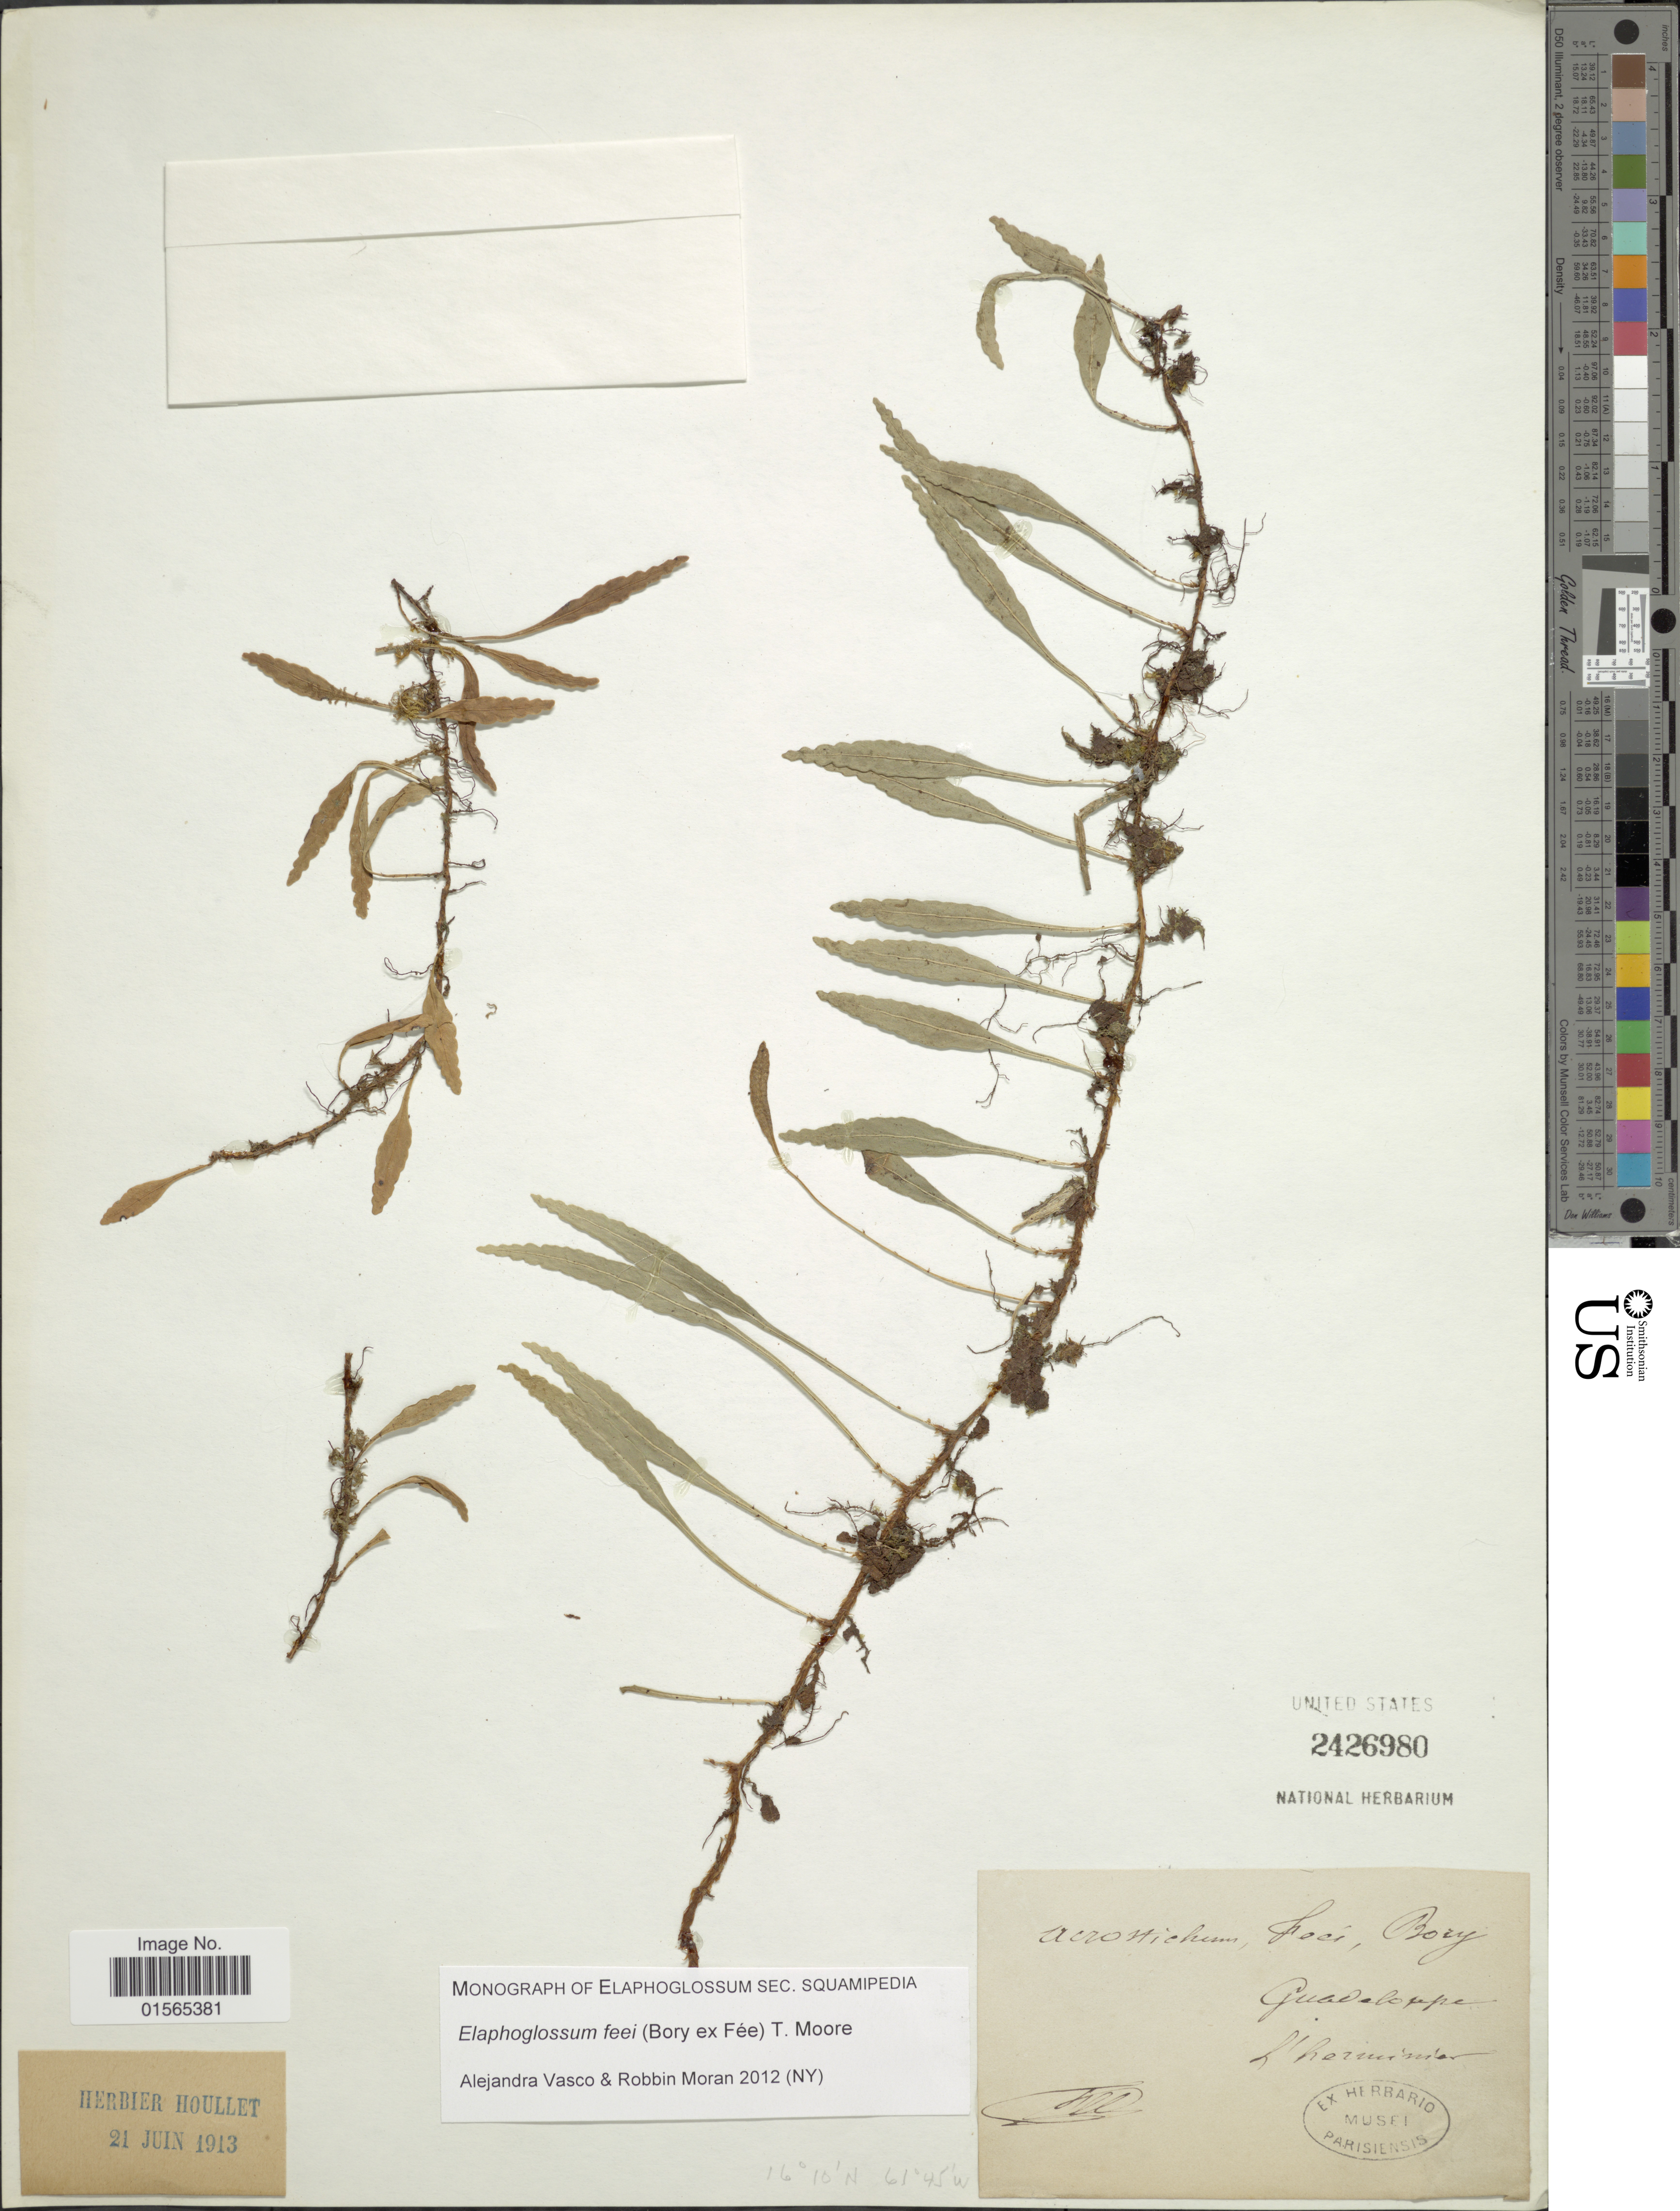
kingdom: Plantae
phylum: Tracheophyta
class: Polypodiopsida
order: Polypodiales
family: Dryopteridaceae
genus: Elaphoglossum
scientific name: Elaphoglossum feei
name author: (Bory ex Fée) T. Moore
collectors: F. L'Herminier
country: Guadeloupe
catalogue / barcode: US 2426980